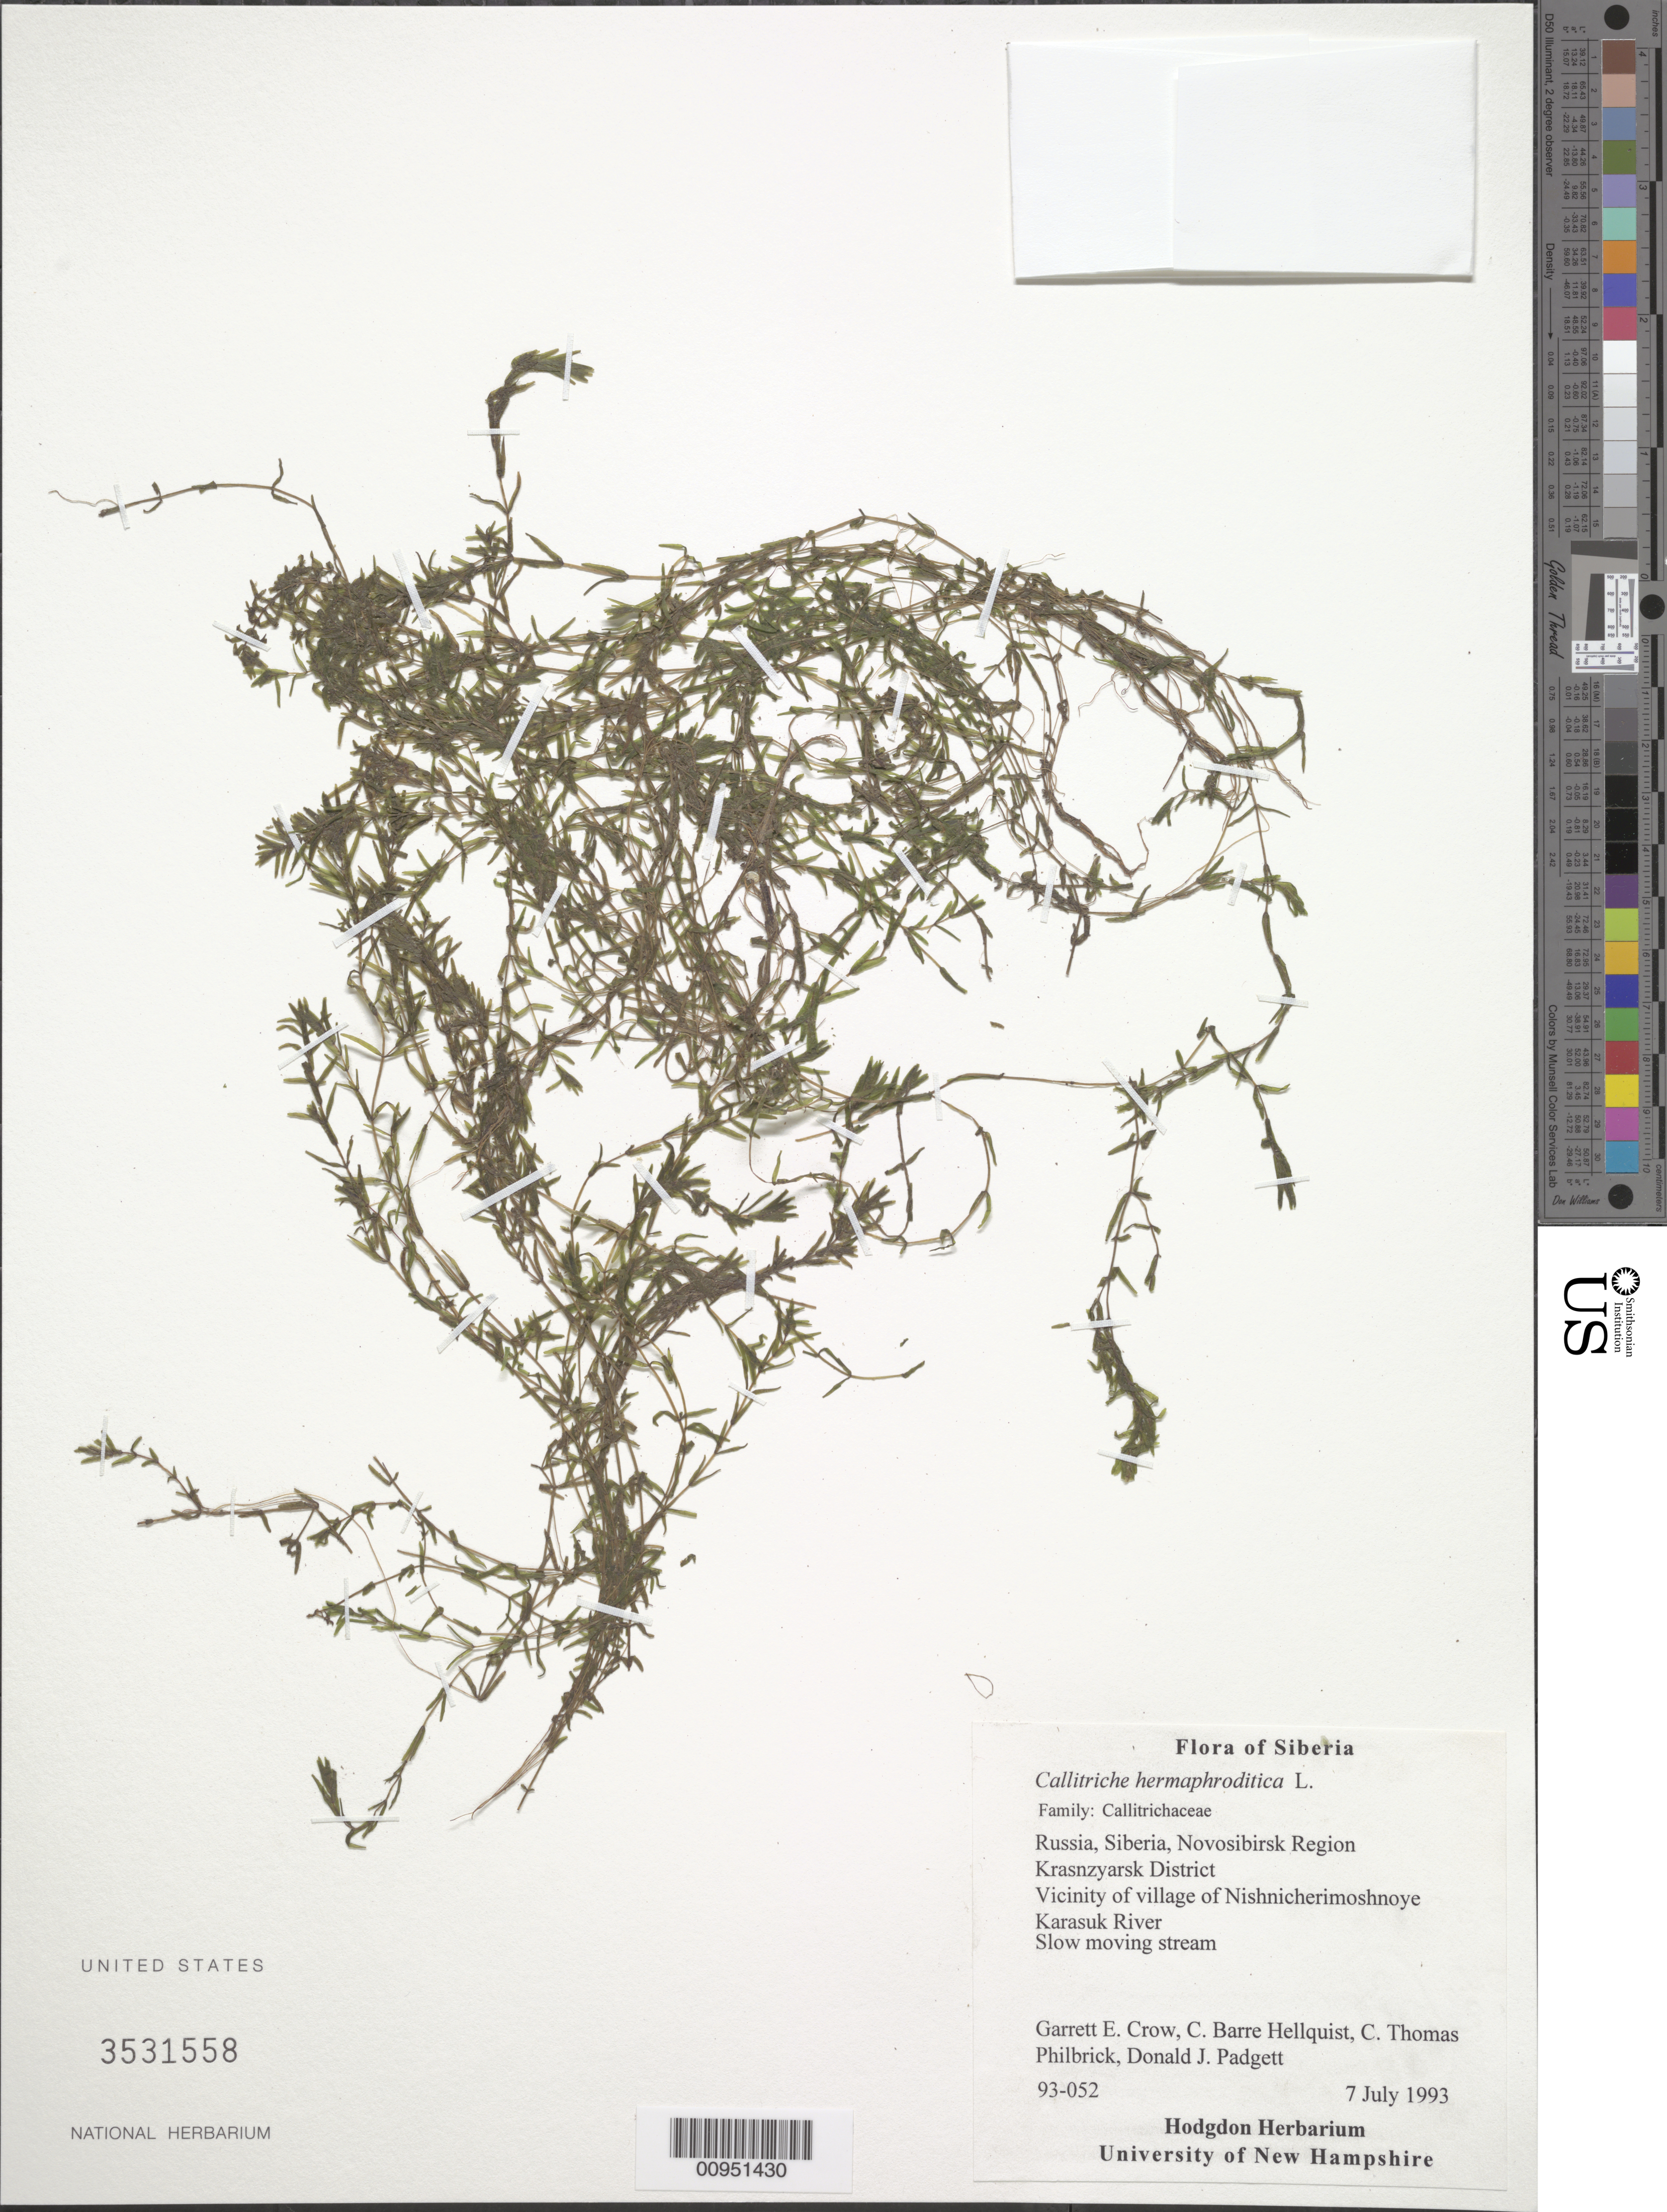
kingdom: Plantae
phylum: Tracheophyta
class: Magnoliopsida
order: Lamiales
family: Plantaginaceae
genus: Callitriche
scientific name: Callitriche hermaphroditica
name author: L.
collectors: G. E. Crow, C. Hellquist, C. Philbrick & D. Padgett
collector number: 93-052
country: Russian Federation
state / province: Novosibirsk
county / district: Krasnzyarsk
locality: Novosibirsk Region, Ca. 1 km from Mayskoye Village, Karasuk River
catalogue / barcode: US 3531558